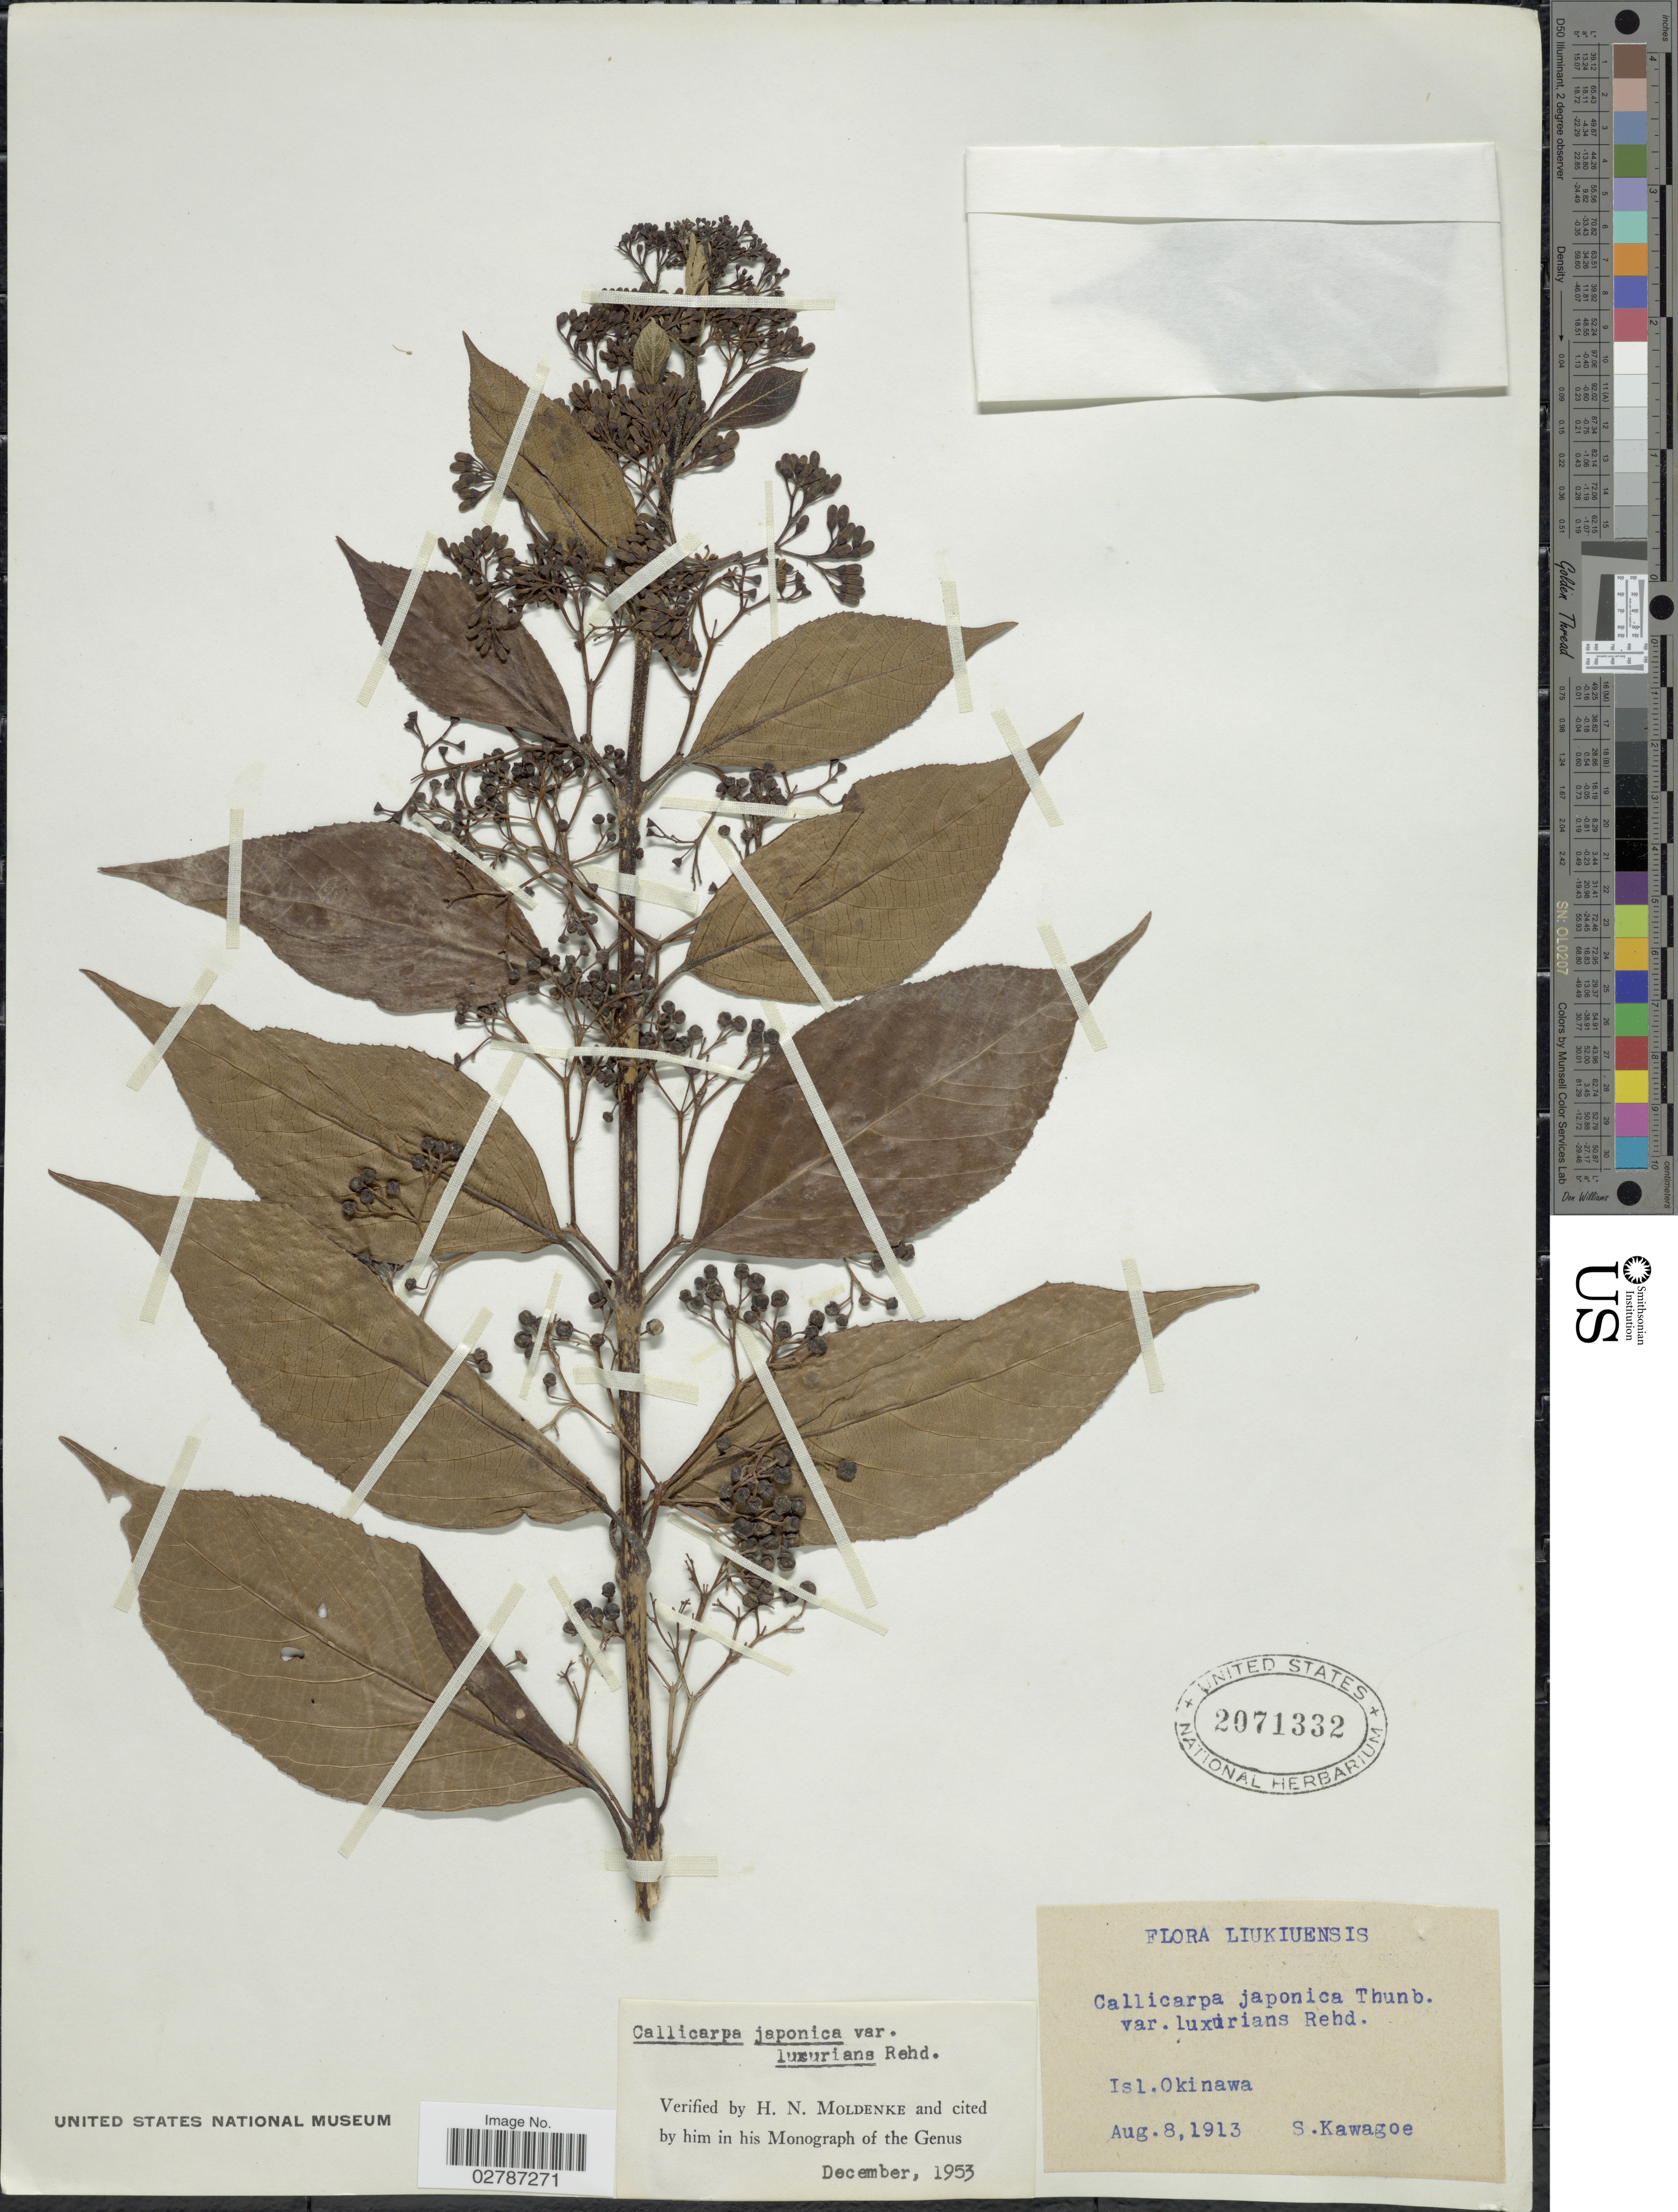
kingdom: Plantae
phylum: Tracheophyta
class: Magnoliopsida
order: Lamiales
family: Lamiaceae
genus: Callicarpa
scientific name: Callicarpa japonica var. luxurians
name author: Rehder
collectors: S. Kawagoe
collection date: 1913-08-08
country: Japan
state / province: Okinawa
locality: Liukiuensis. Isl. Okinawa.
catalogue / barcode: US 2071332